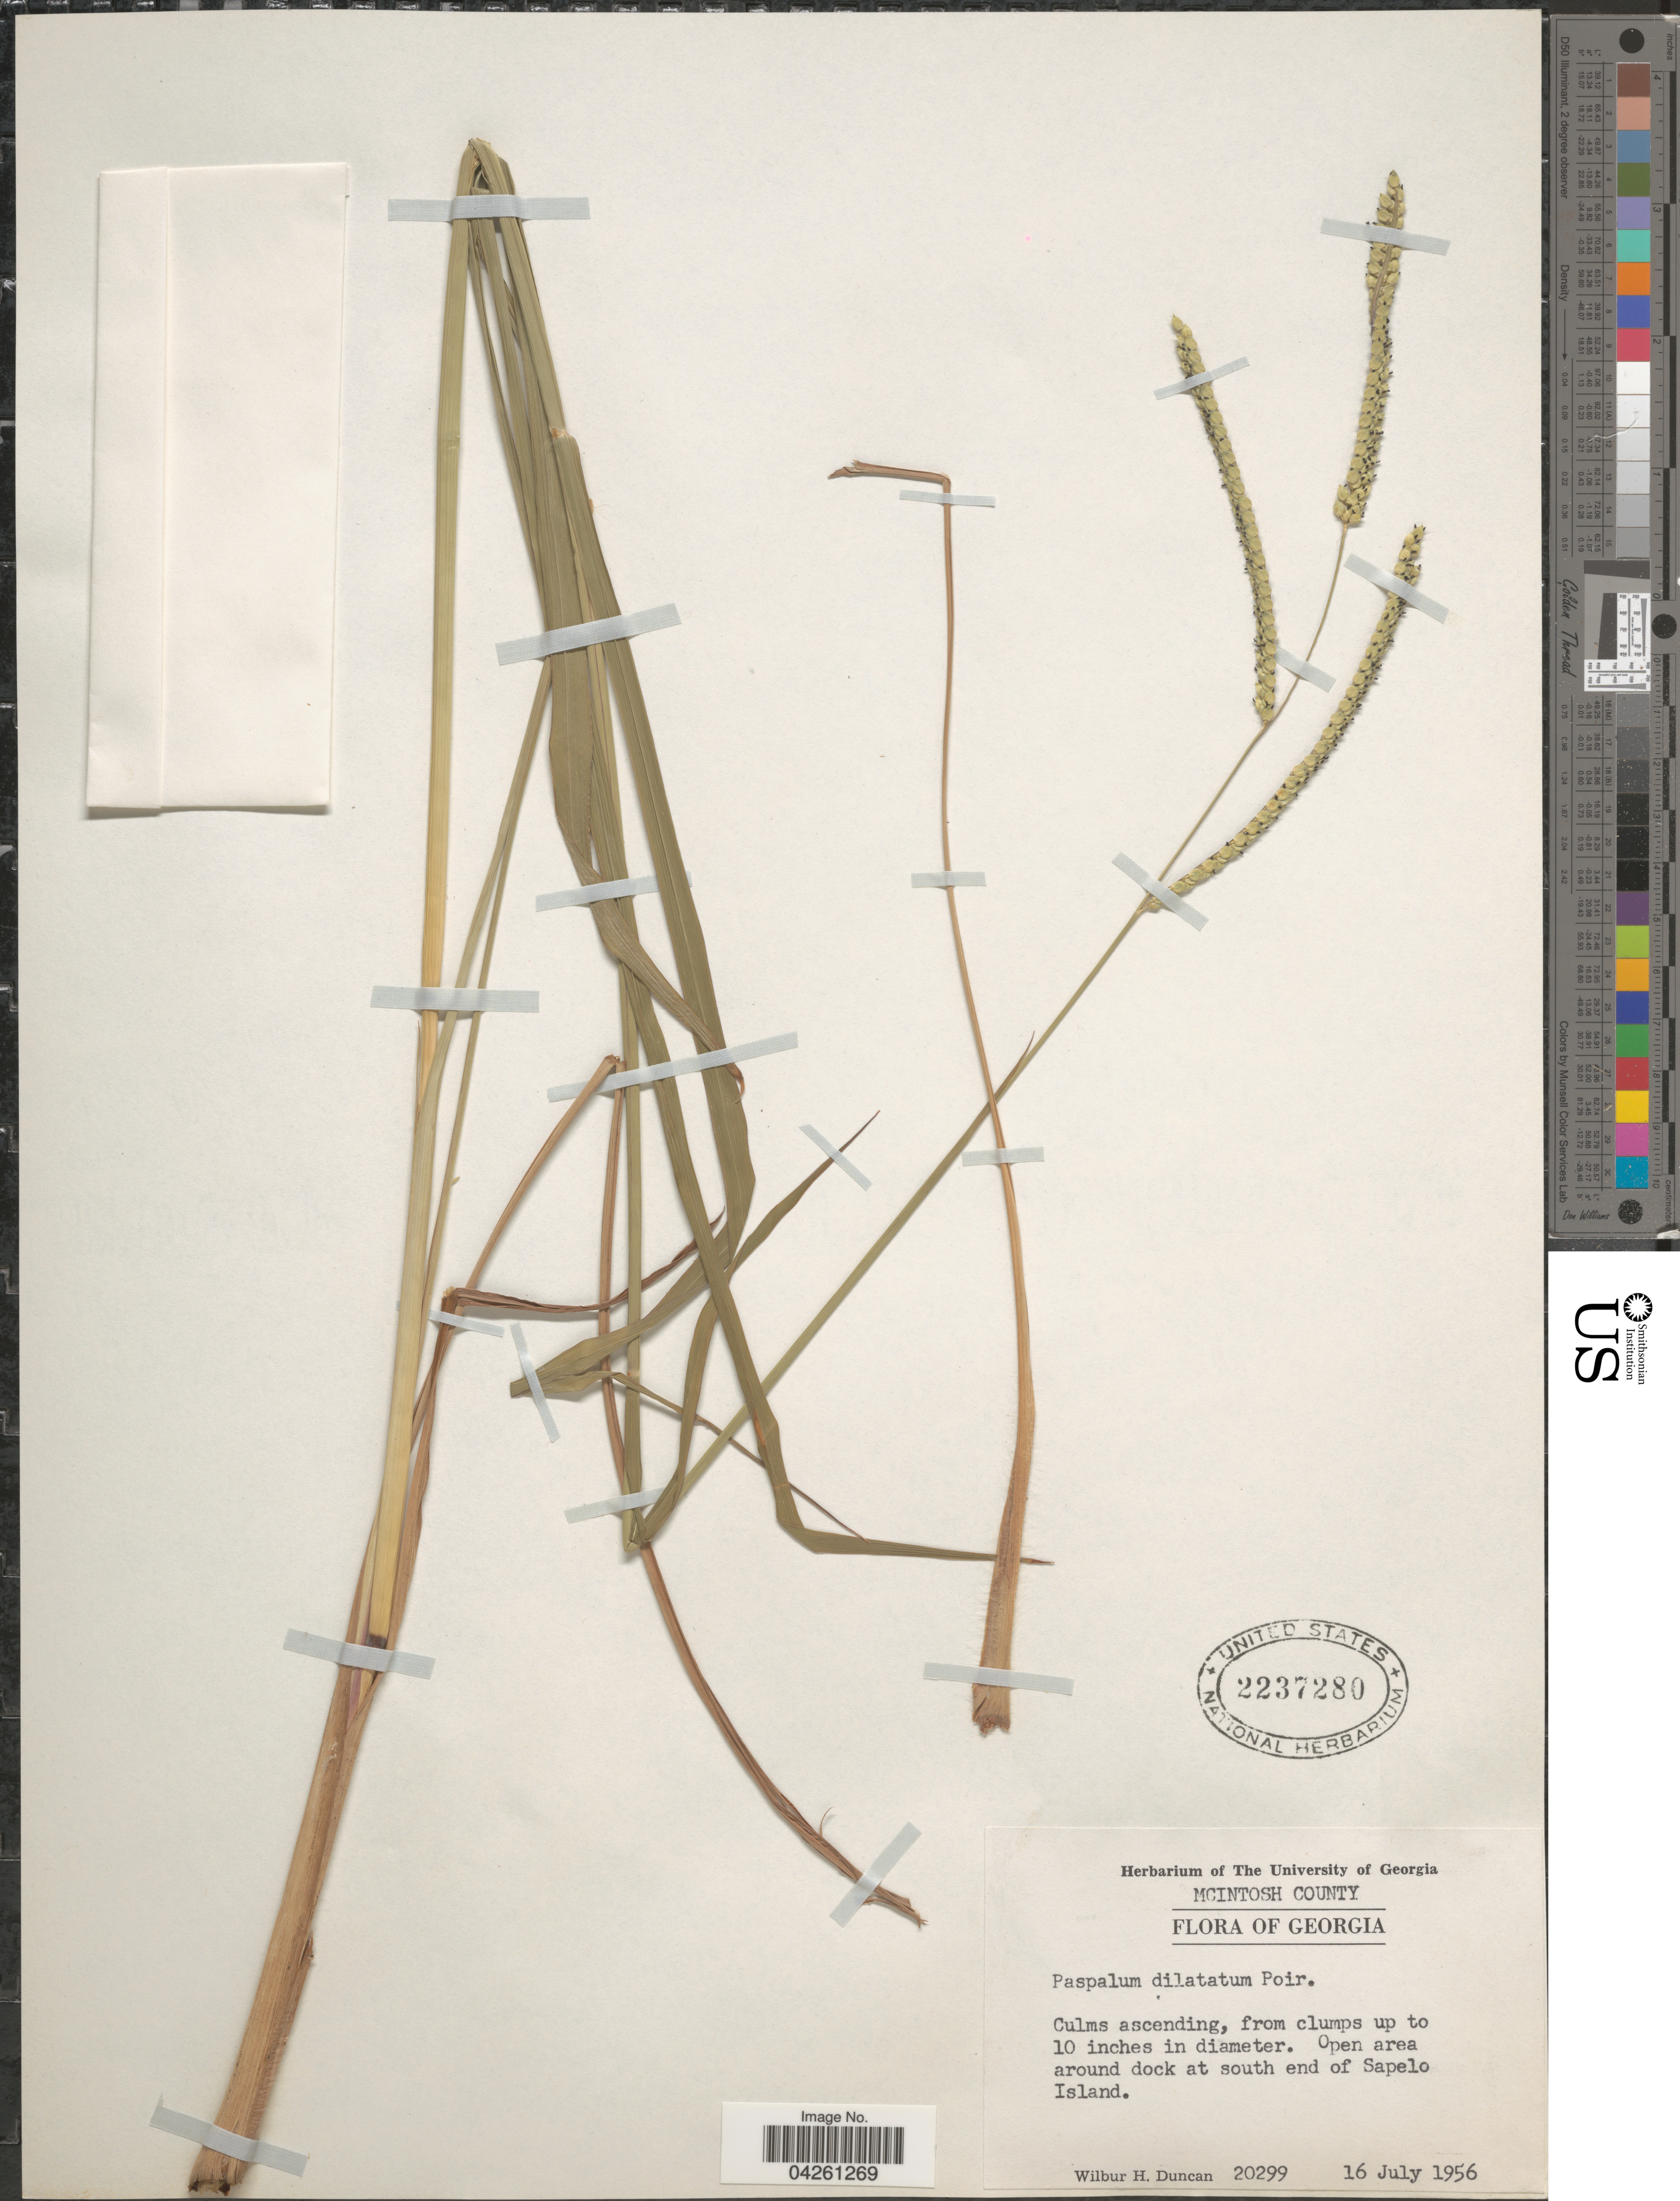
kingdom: Plantae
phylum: Tracheophyta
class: Liliopsida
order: Poales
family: Poaceae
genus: Paspalum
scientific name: Paspalum dilatatum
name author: Poir.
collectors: W. H. Duncan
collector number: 20299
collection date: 1956-07-16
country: United States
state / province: Georgia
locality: McIntosh County. Open area around dock at south end of Sapelo Island.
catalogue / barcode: US 2237280